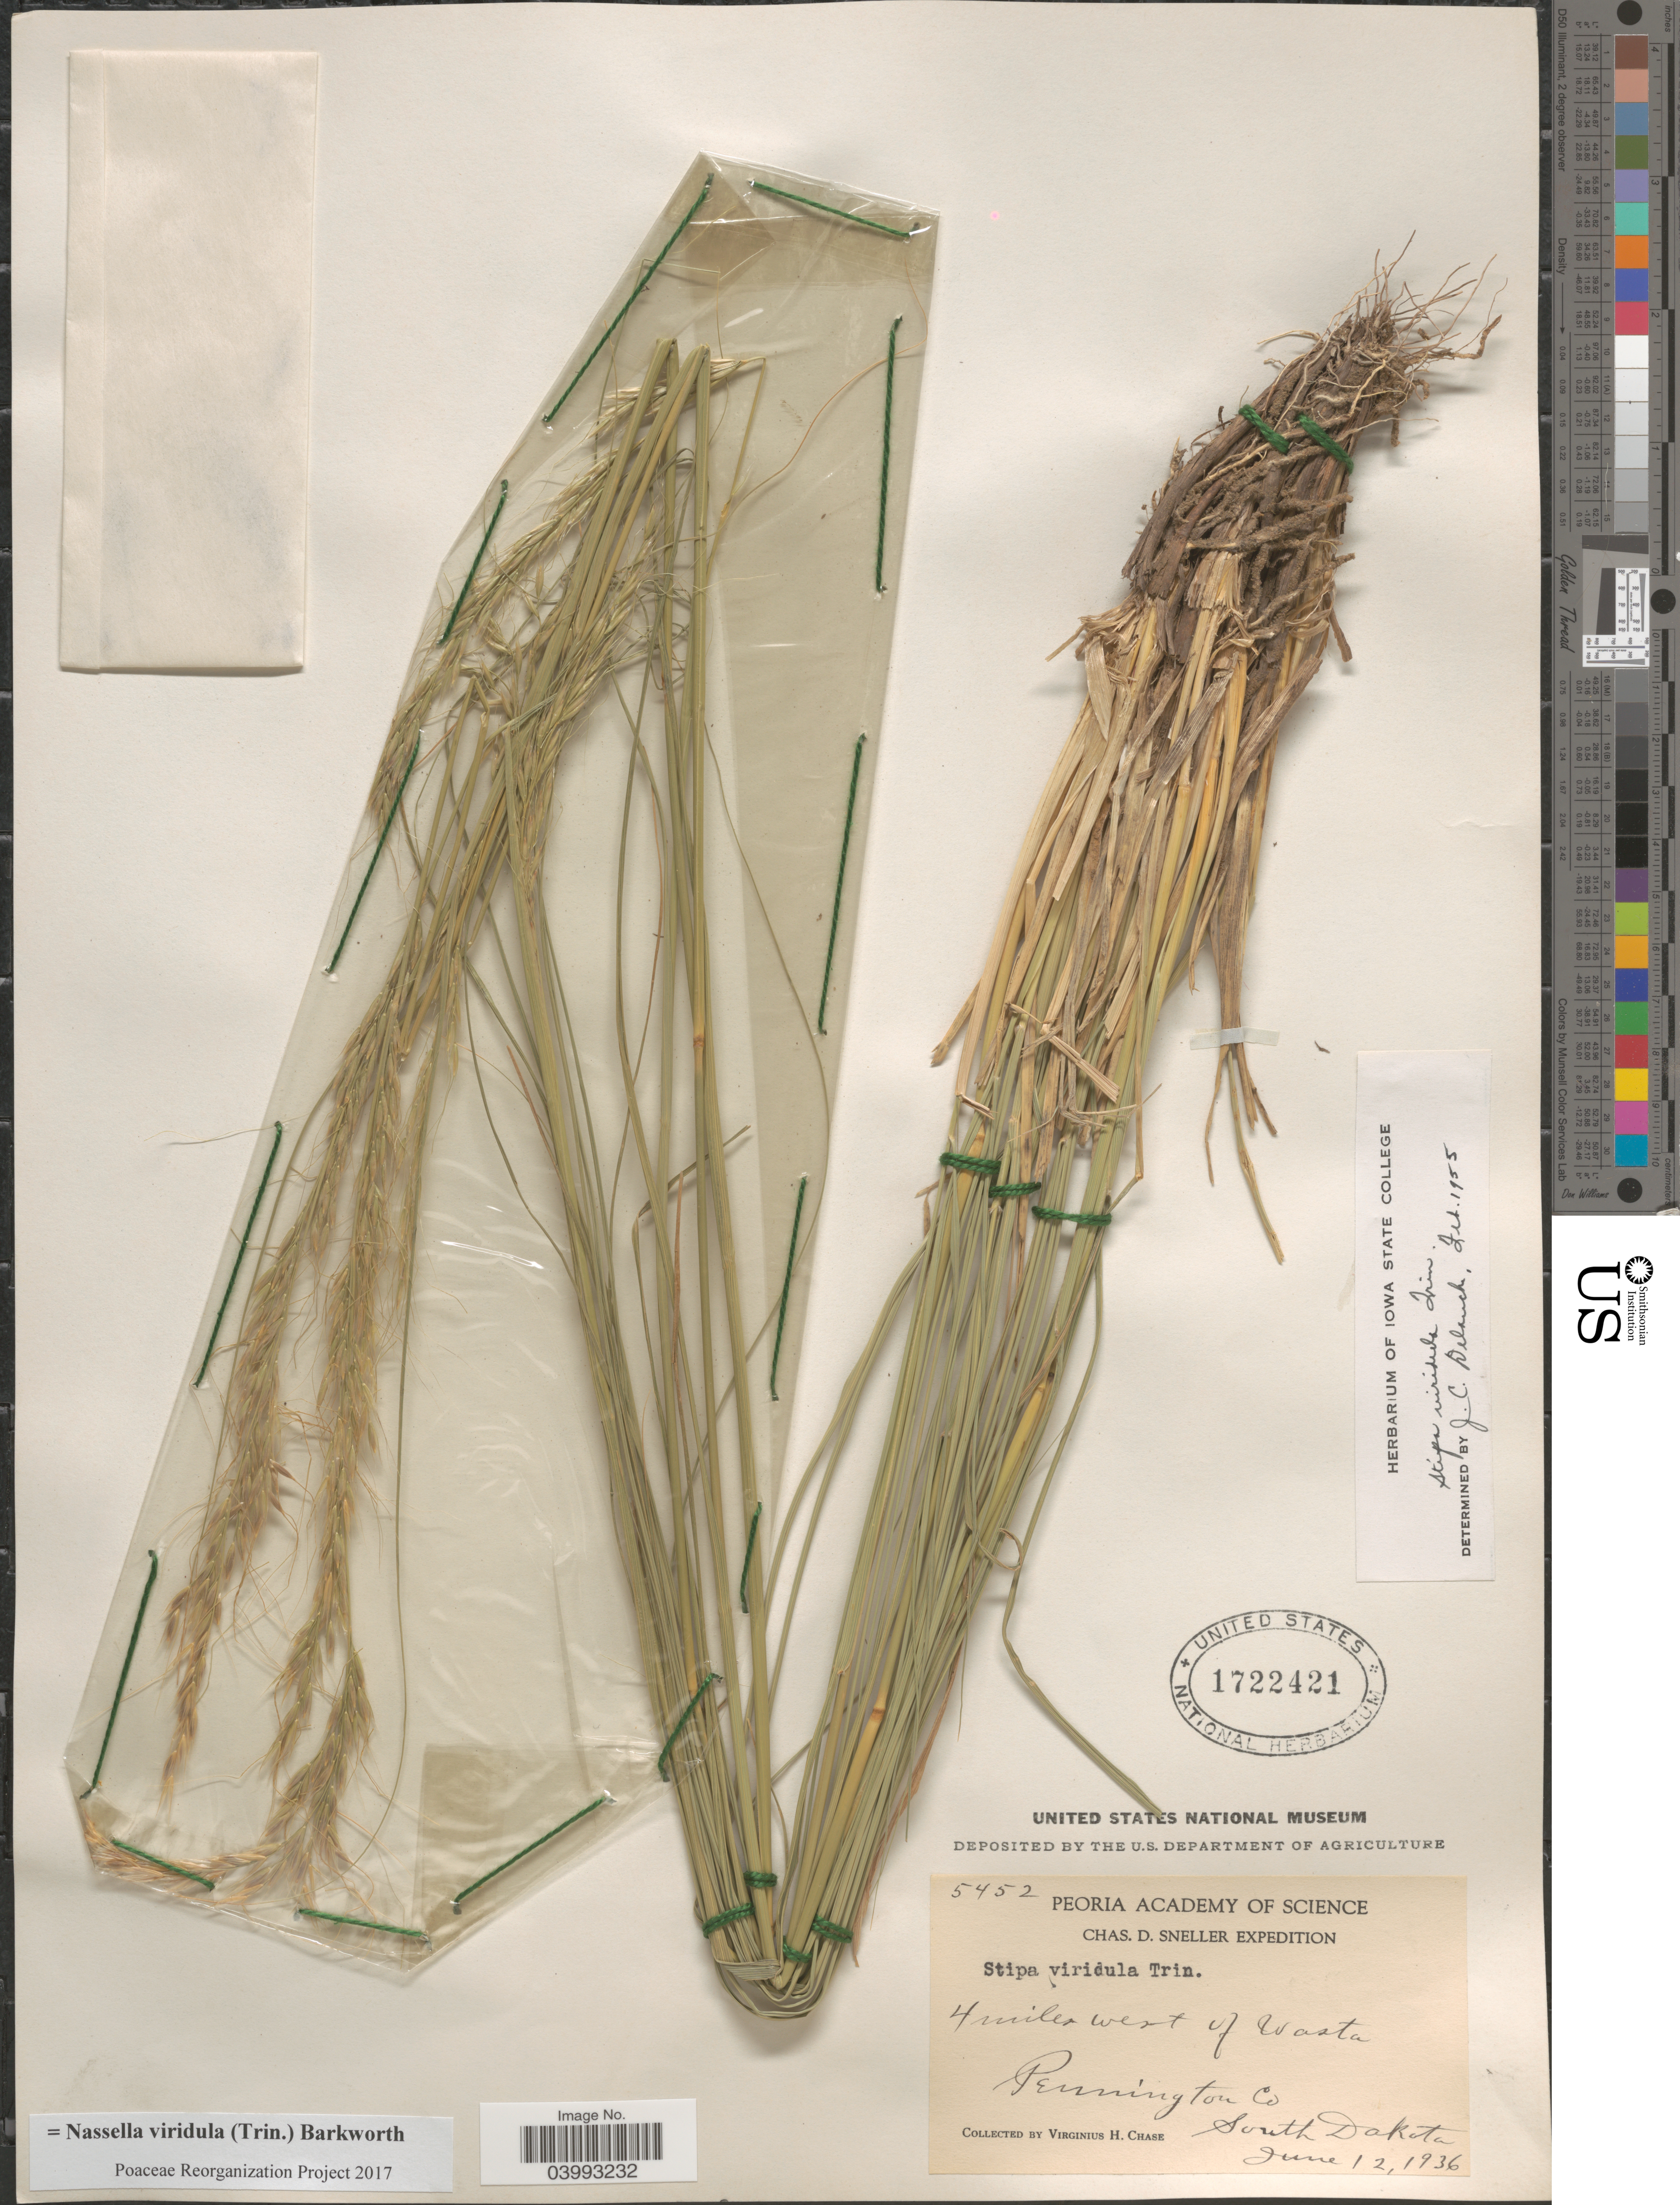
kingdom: Plantae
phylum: Tracheophyta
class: Liliopsida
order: Poales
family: Poaceae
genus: Nassella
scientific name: Nassella viridula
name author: (Trin.) Barkworth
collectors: V. H. Chase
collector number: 5452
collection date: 1936-06-12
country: United States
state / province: South Dakota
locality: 4 miles west of Wasta. Pennington Co.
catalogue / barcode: US 1722421